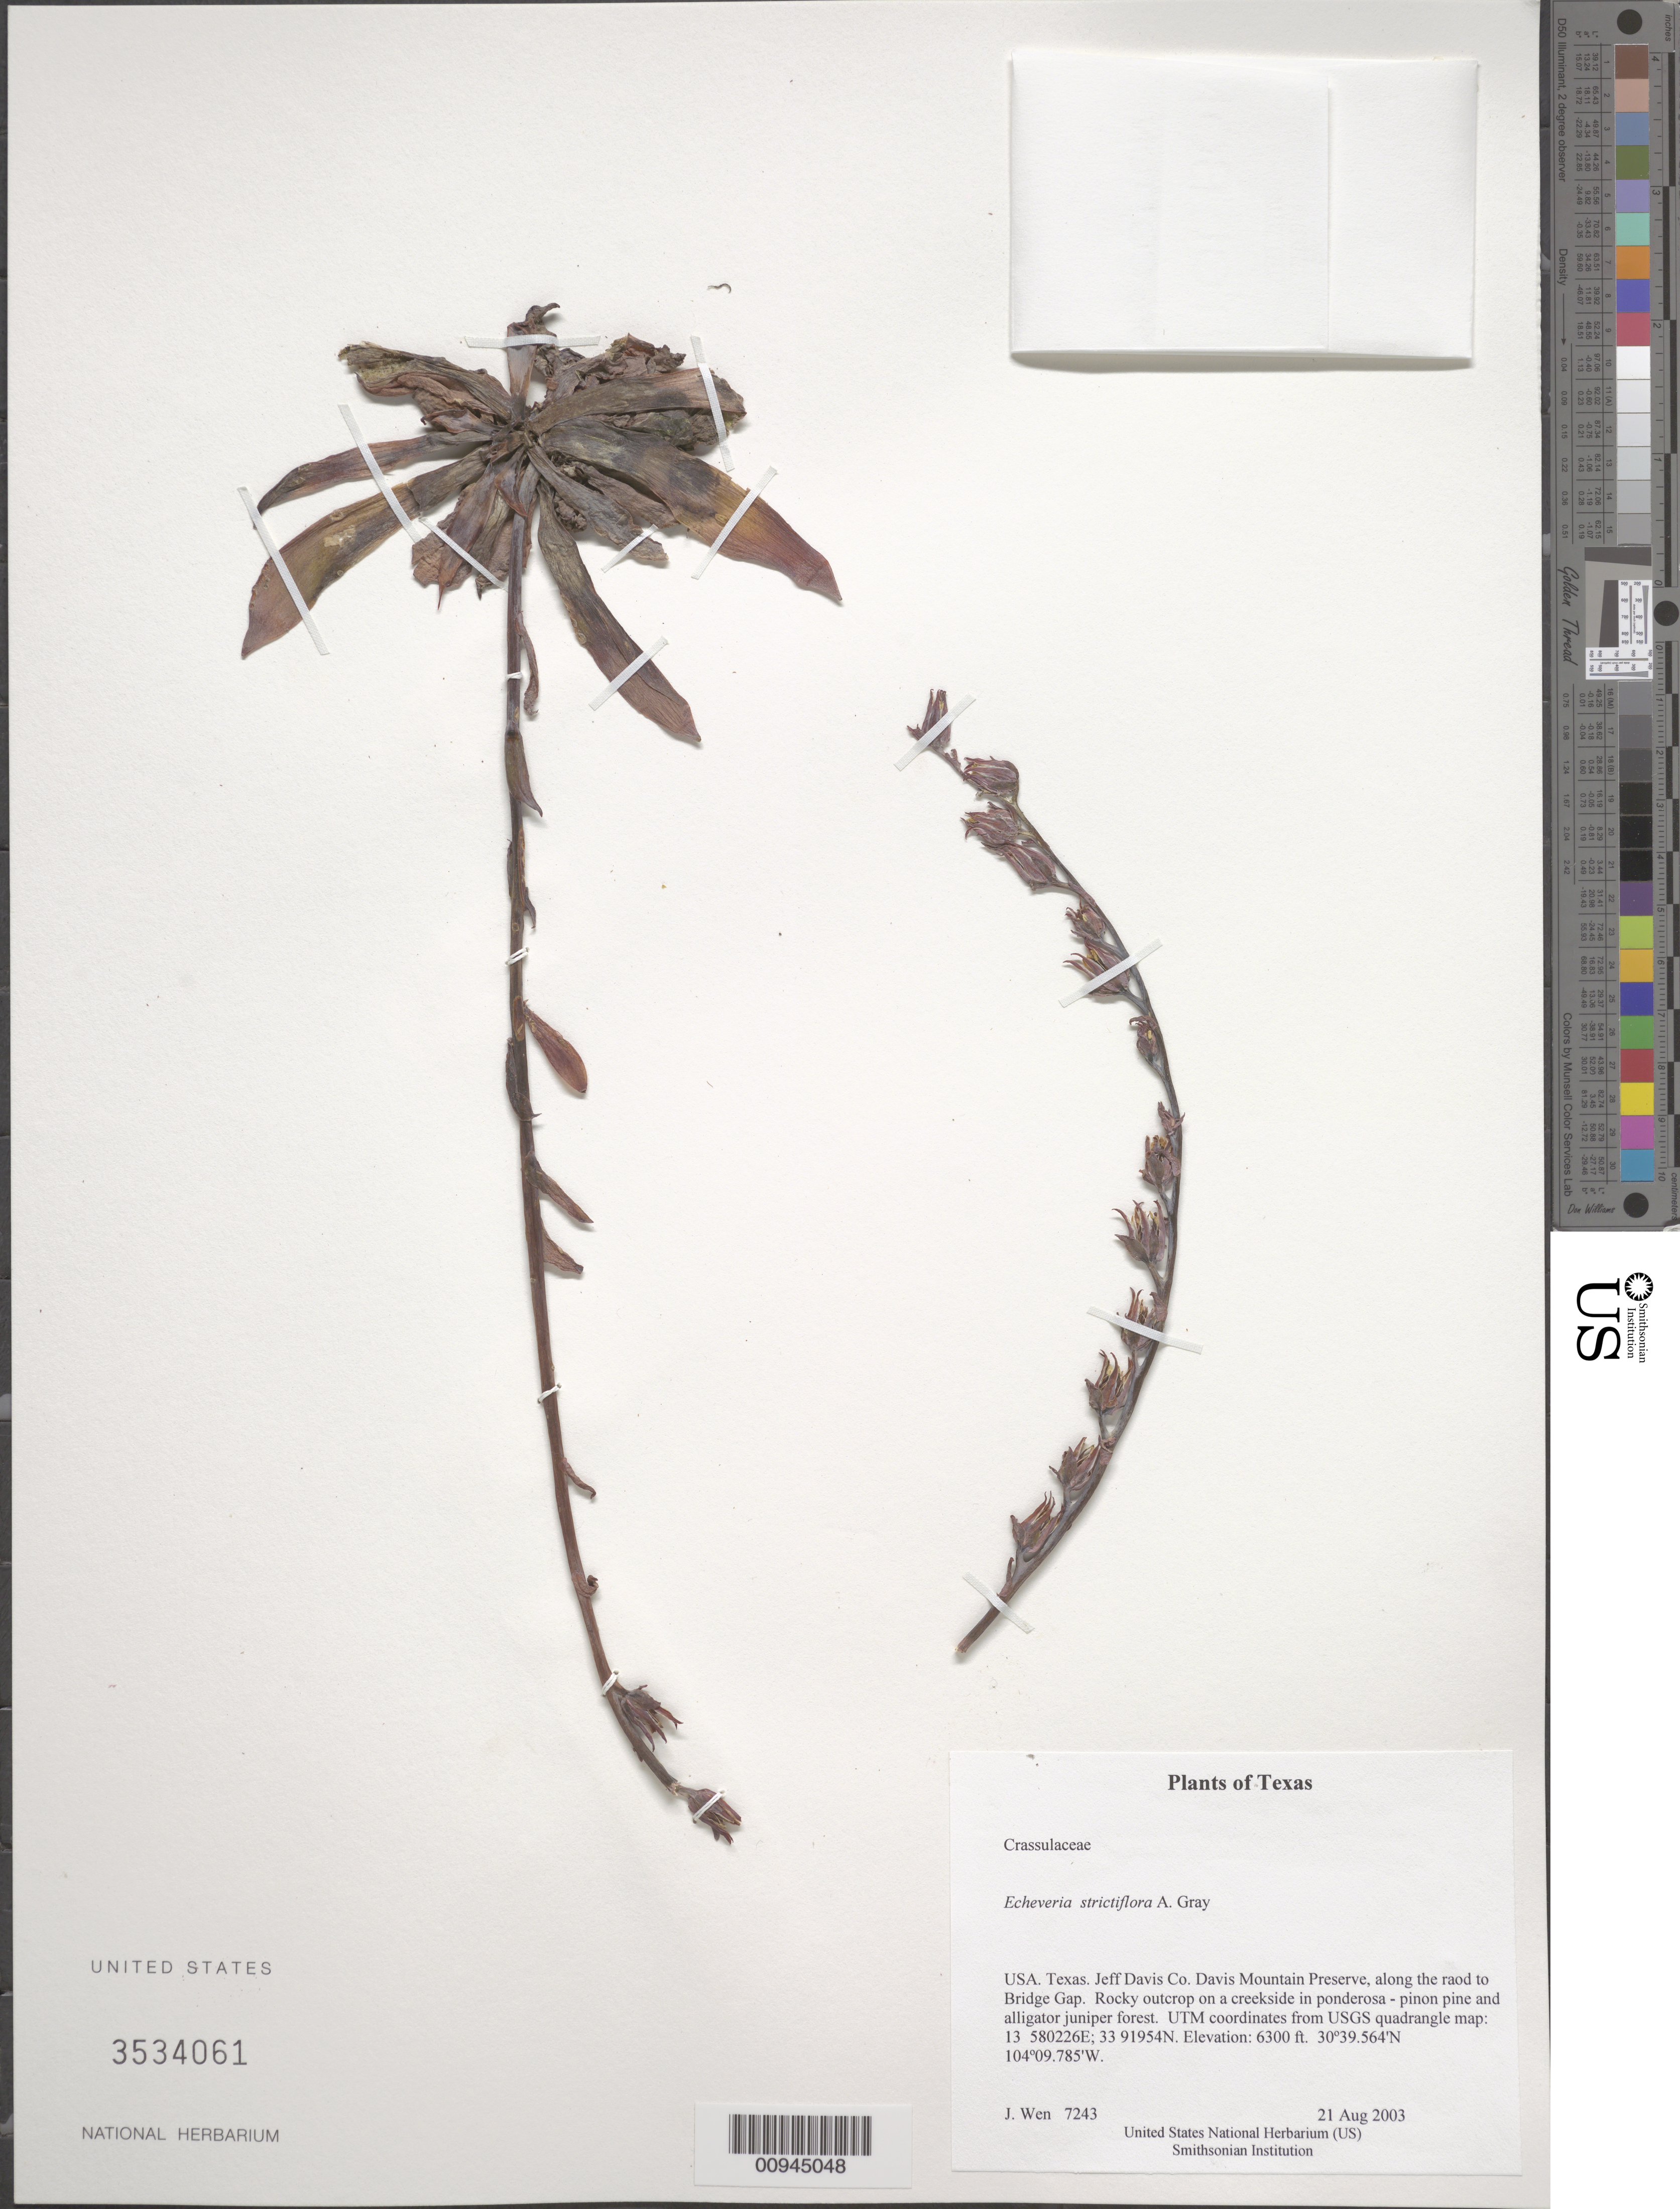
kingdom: Plantae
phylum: Tracheophyta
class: Magnoliopsida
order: Saxifragales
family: Crassulaceae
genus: Echeveria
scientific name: Echeveria strictiflora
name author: A. Gray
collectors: J. Wen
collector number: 7243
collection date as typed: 21 Aug 2003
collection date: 2003-08-21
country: United States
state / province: Texas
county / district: Jeff Davis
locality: Davis Mountain Preserve, along the road to Bridge Gap. Rocky outcrop on a creekside in ponderosa - pinon pine and alligator juniper forest. UTM coordinates from USGS quadrangle map: 13 580226E; 33 91954N.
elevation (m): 1920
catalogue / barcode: US 3534061